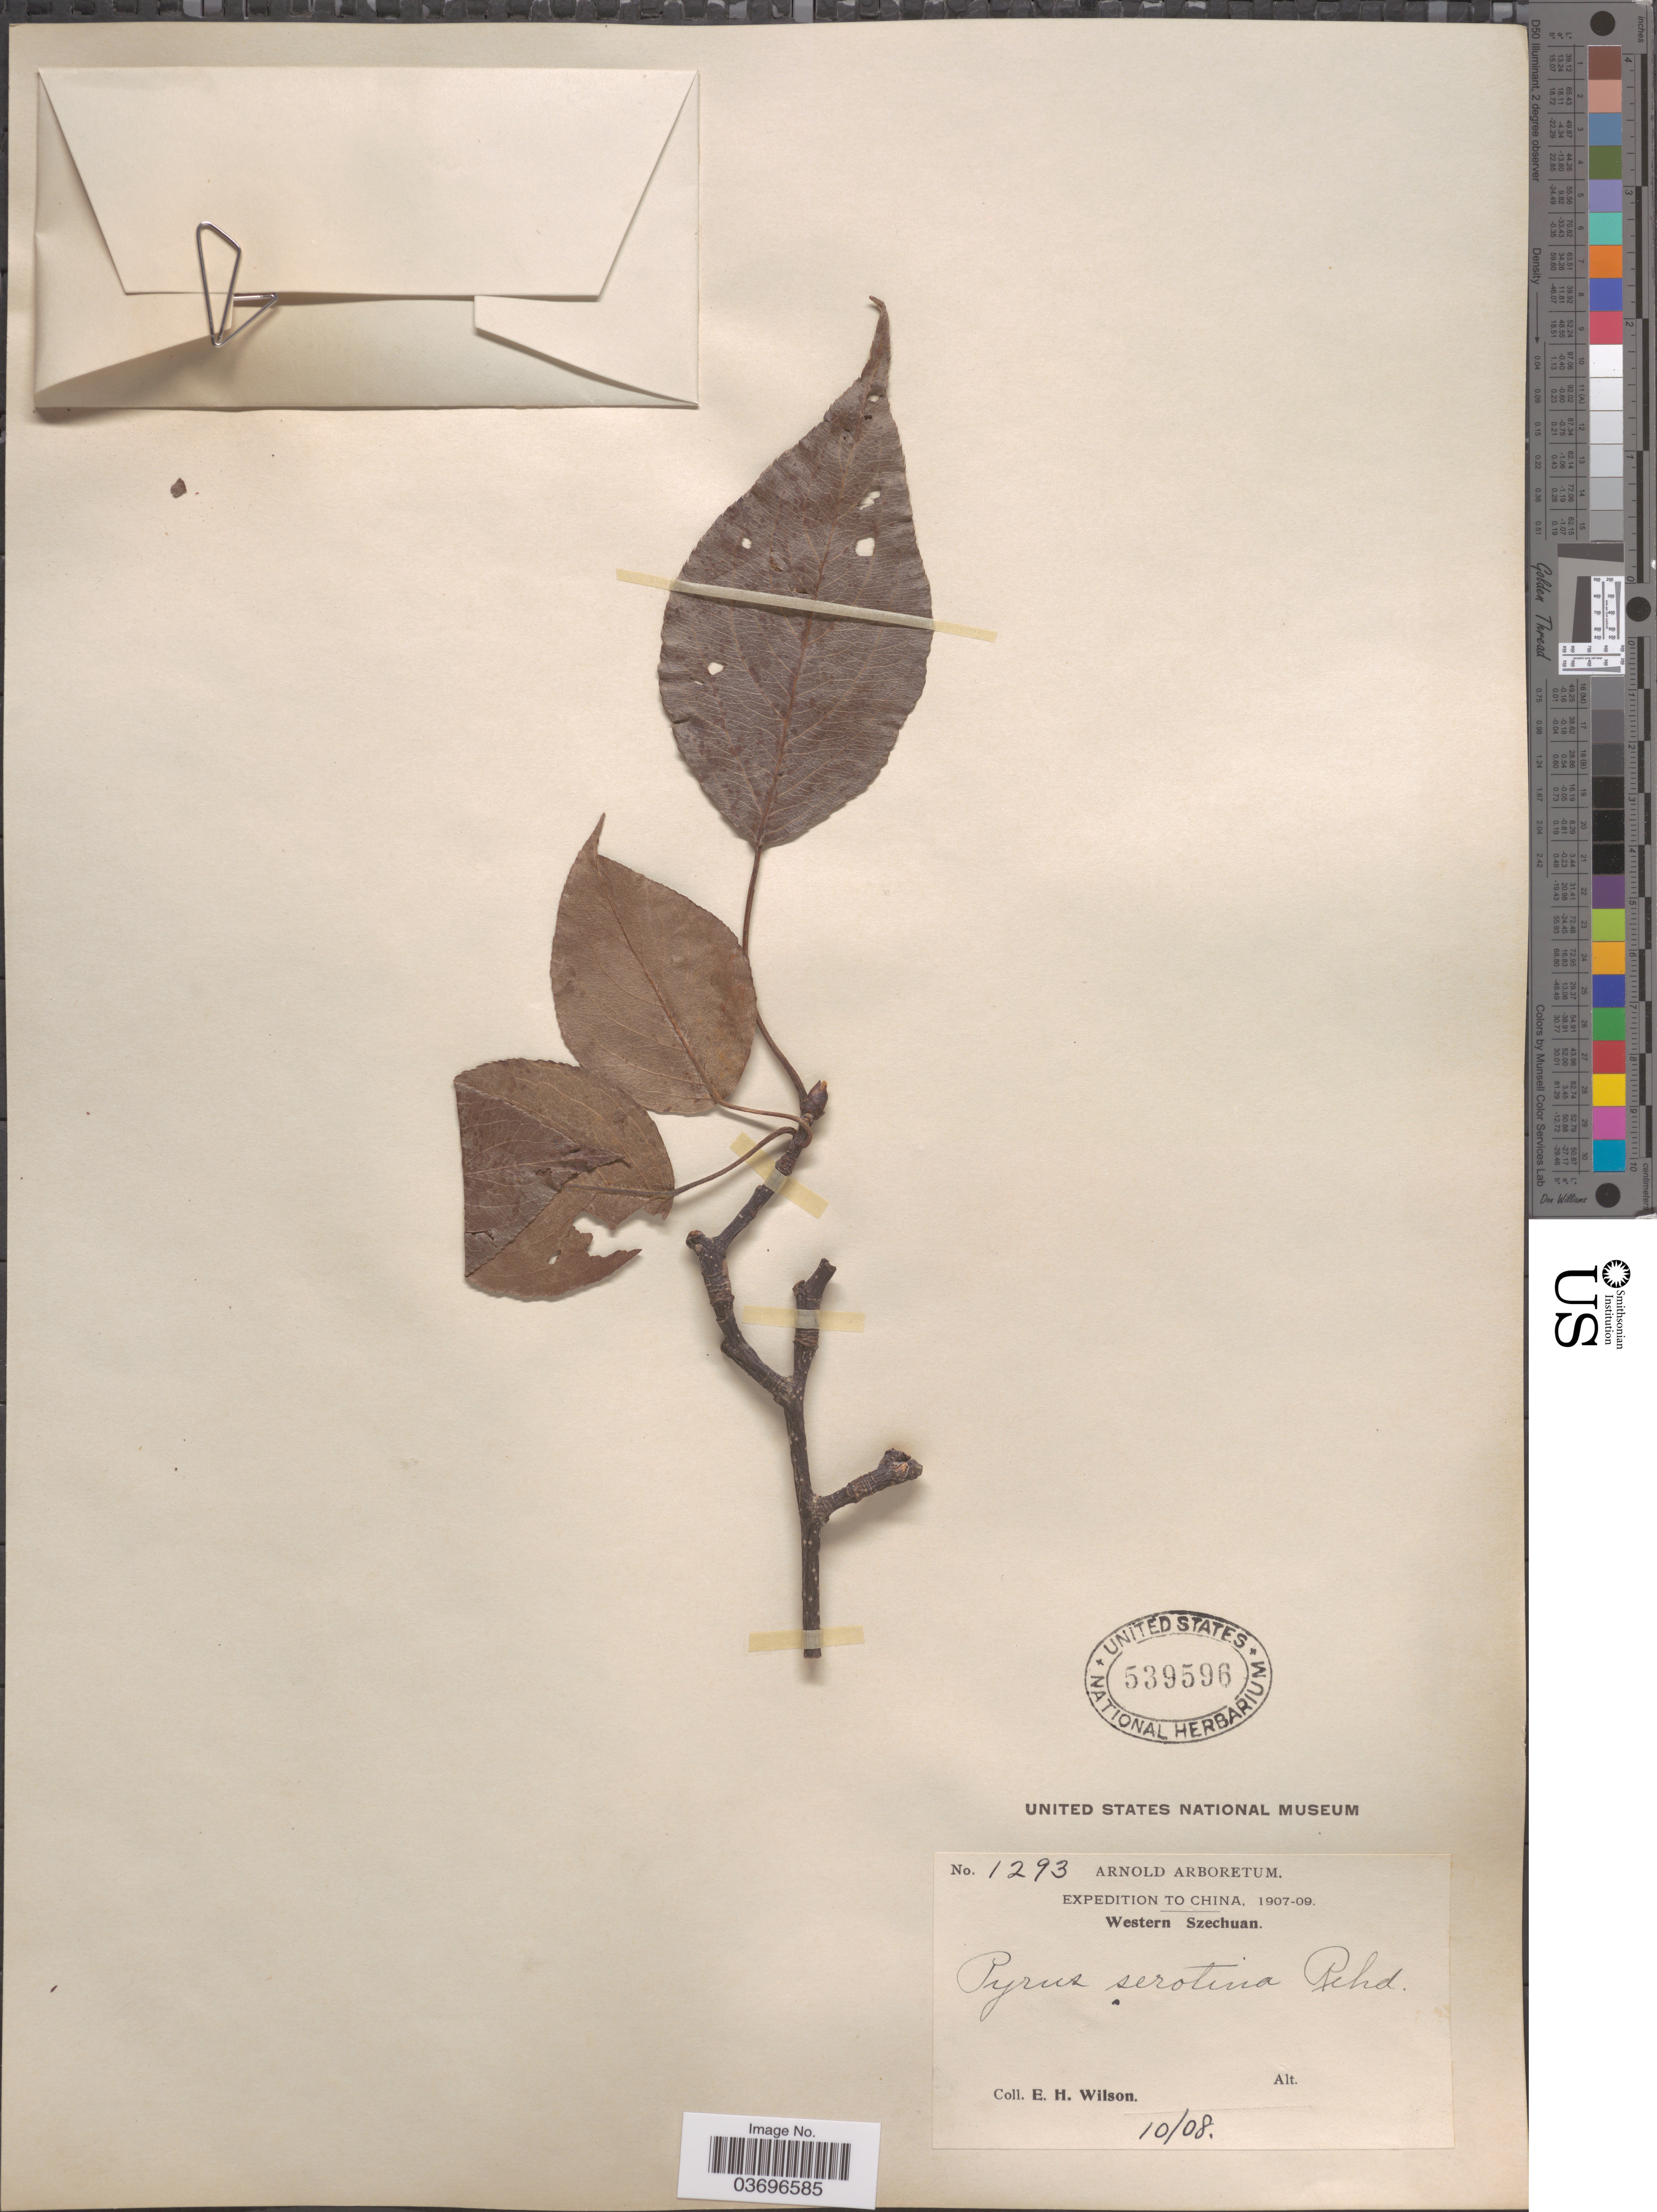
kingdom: Plantae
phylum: Tracheophyta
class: Magnoliopsida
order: Rosales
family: Rosaceae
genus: Pyrus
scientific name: Pyrus pyrifolia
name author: (Burm. f.) Nakai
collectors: E. Wilson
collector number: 1293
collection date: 1908-10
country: China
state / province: Sichuan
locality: Western Szechuan.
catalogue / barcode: US 539596